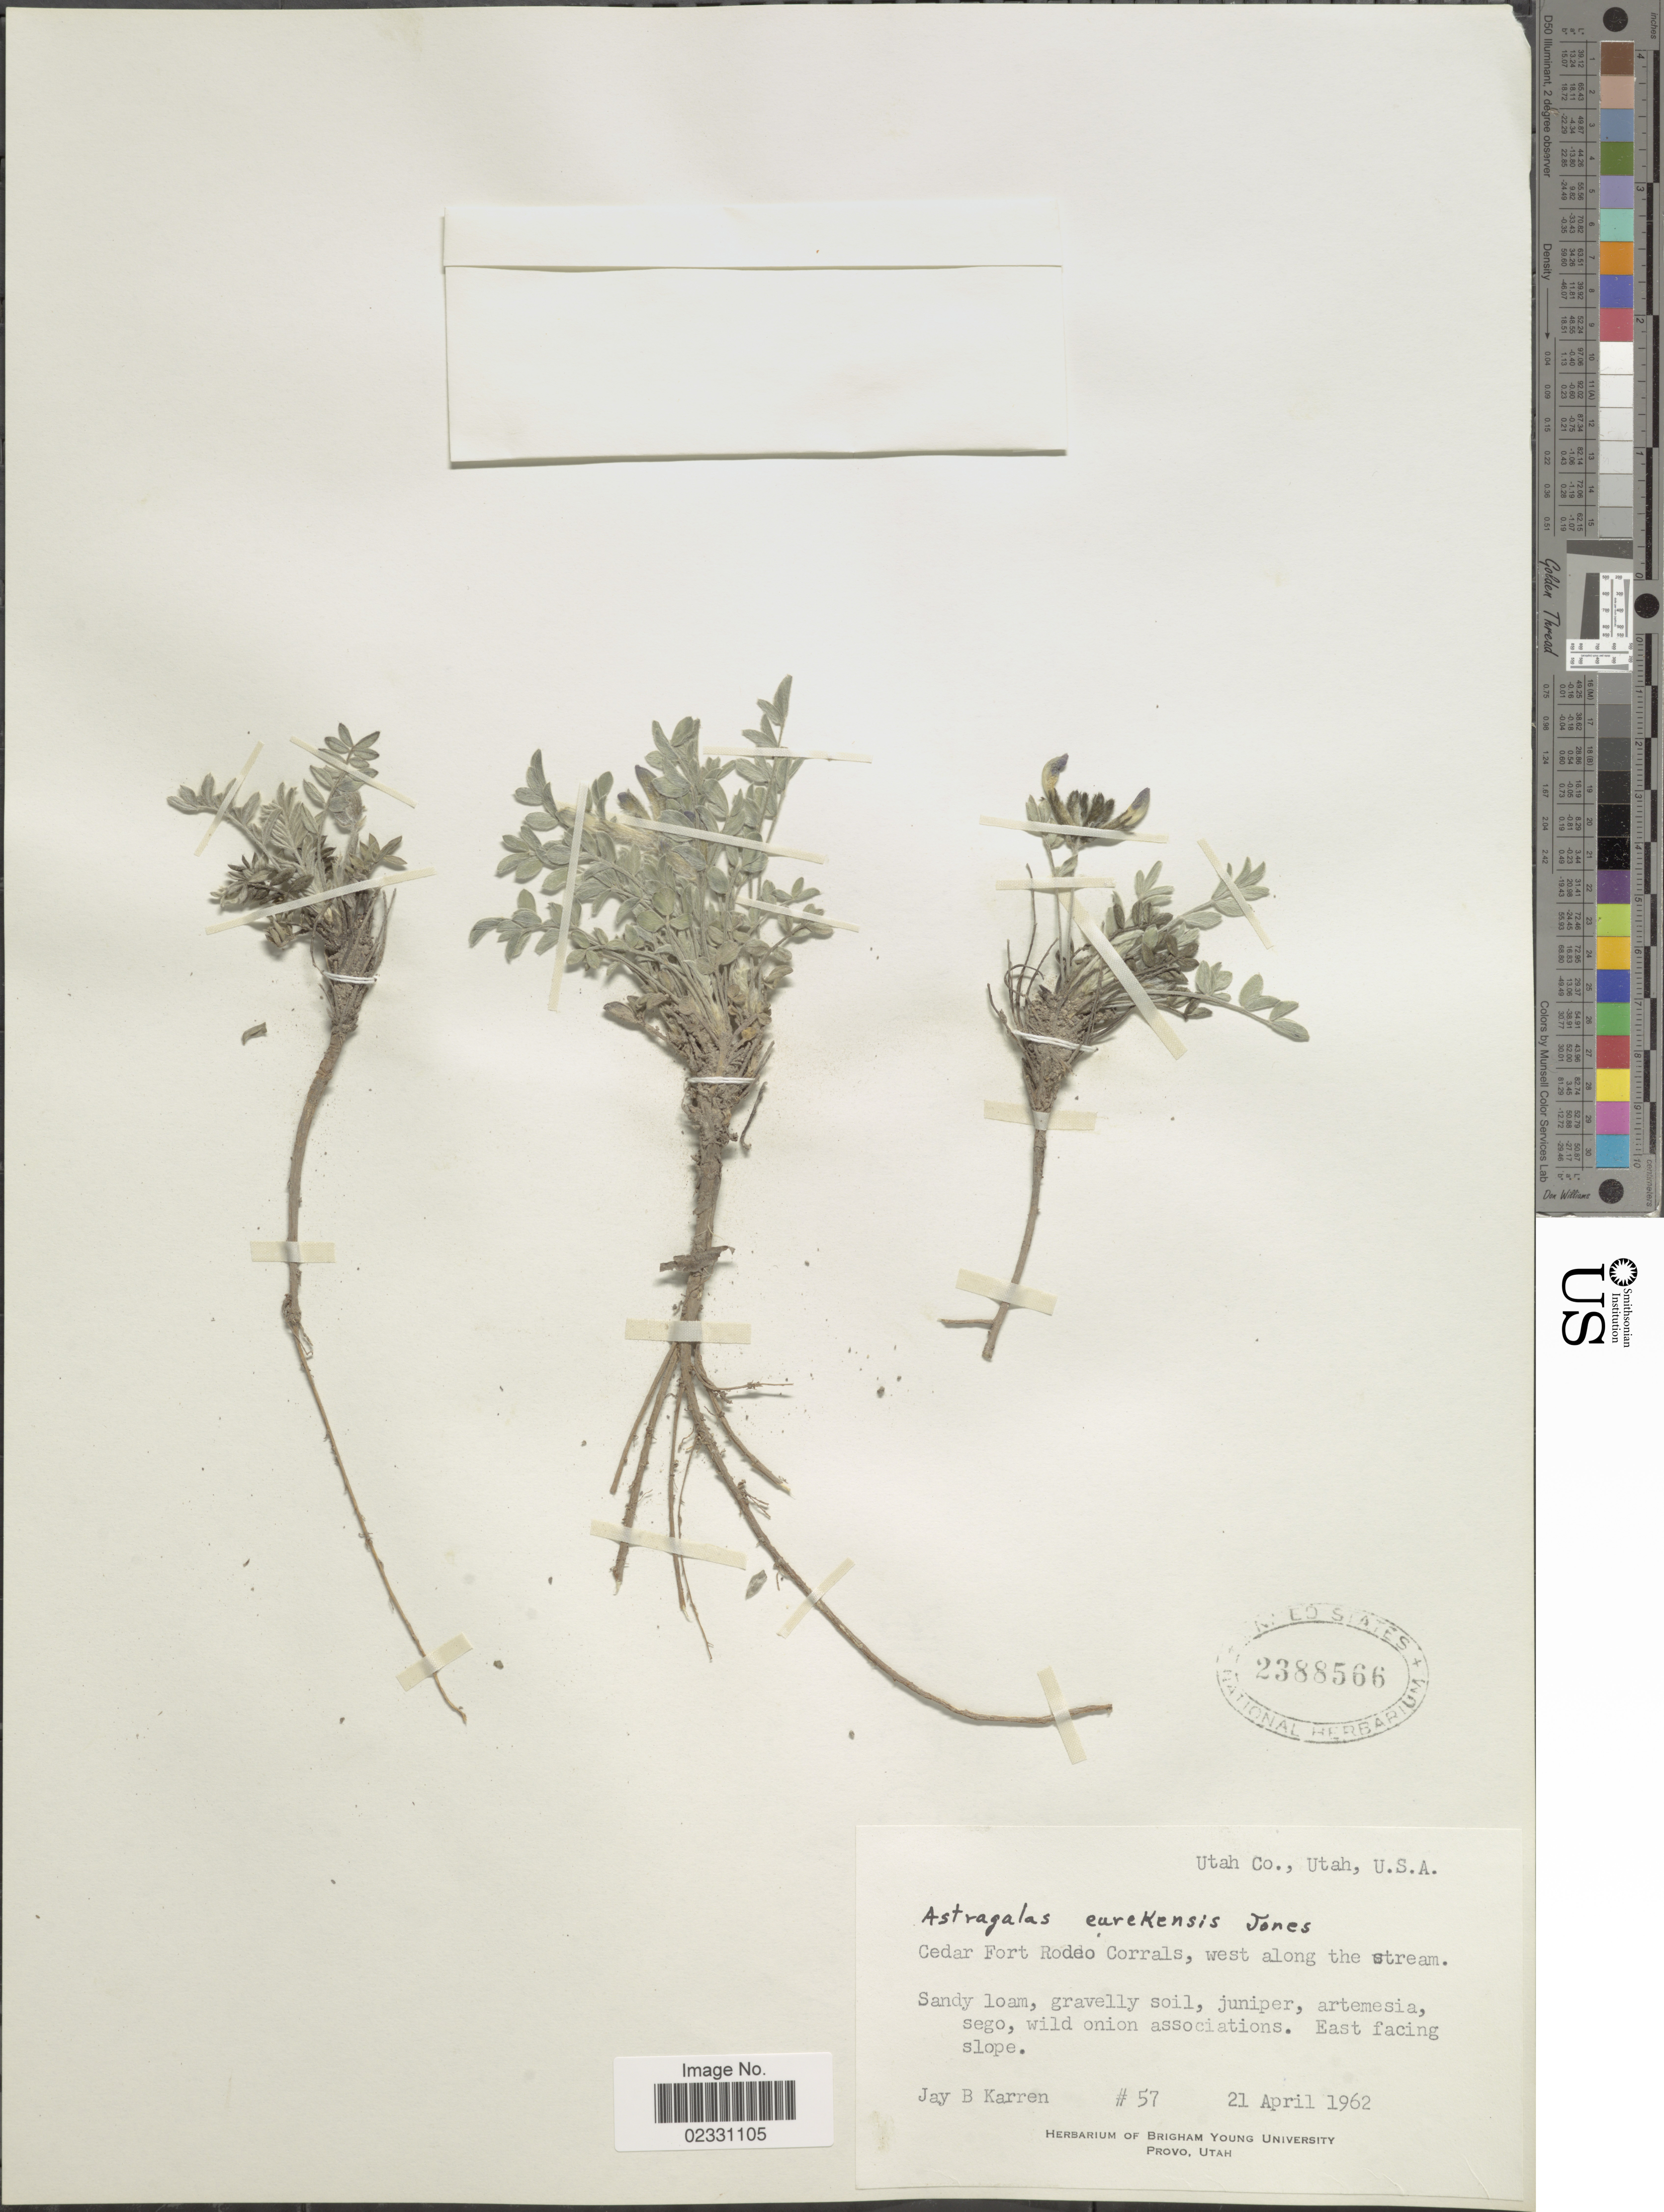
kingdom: Plantae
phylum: Tracheophyta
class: Magnoliopsida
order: Fabales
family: Fabaceae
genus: Astragalus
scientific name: Astragalus eurekensis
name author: M.E. Jones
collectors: J. Karren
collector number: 57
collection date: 1962-04-21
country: United States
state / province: Utah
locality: Utah Co. Cedar Fort Rodeo Corrals, west along the stream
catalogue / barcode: US 2388566